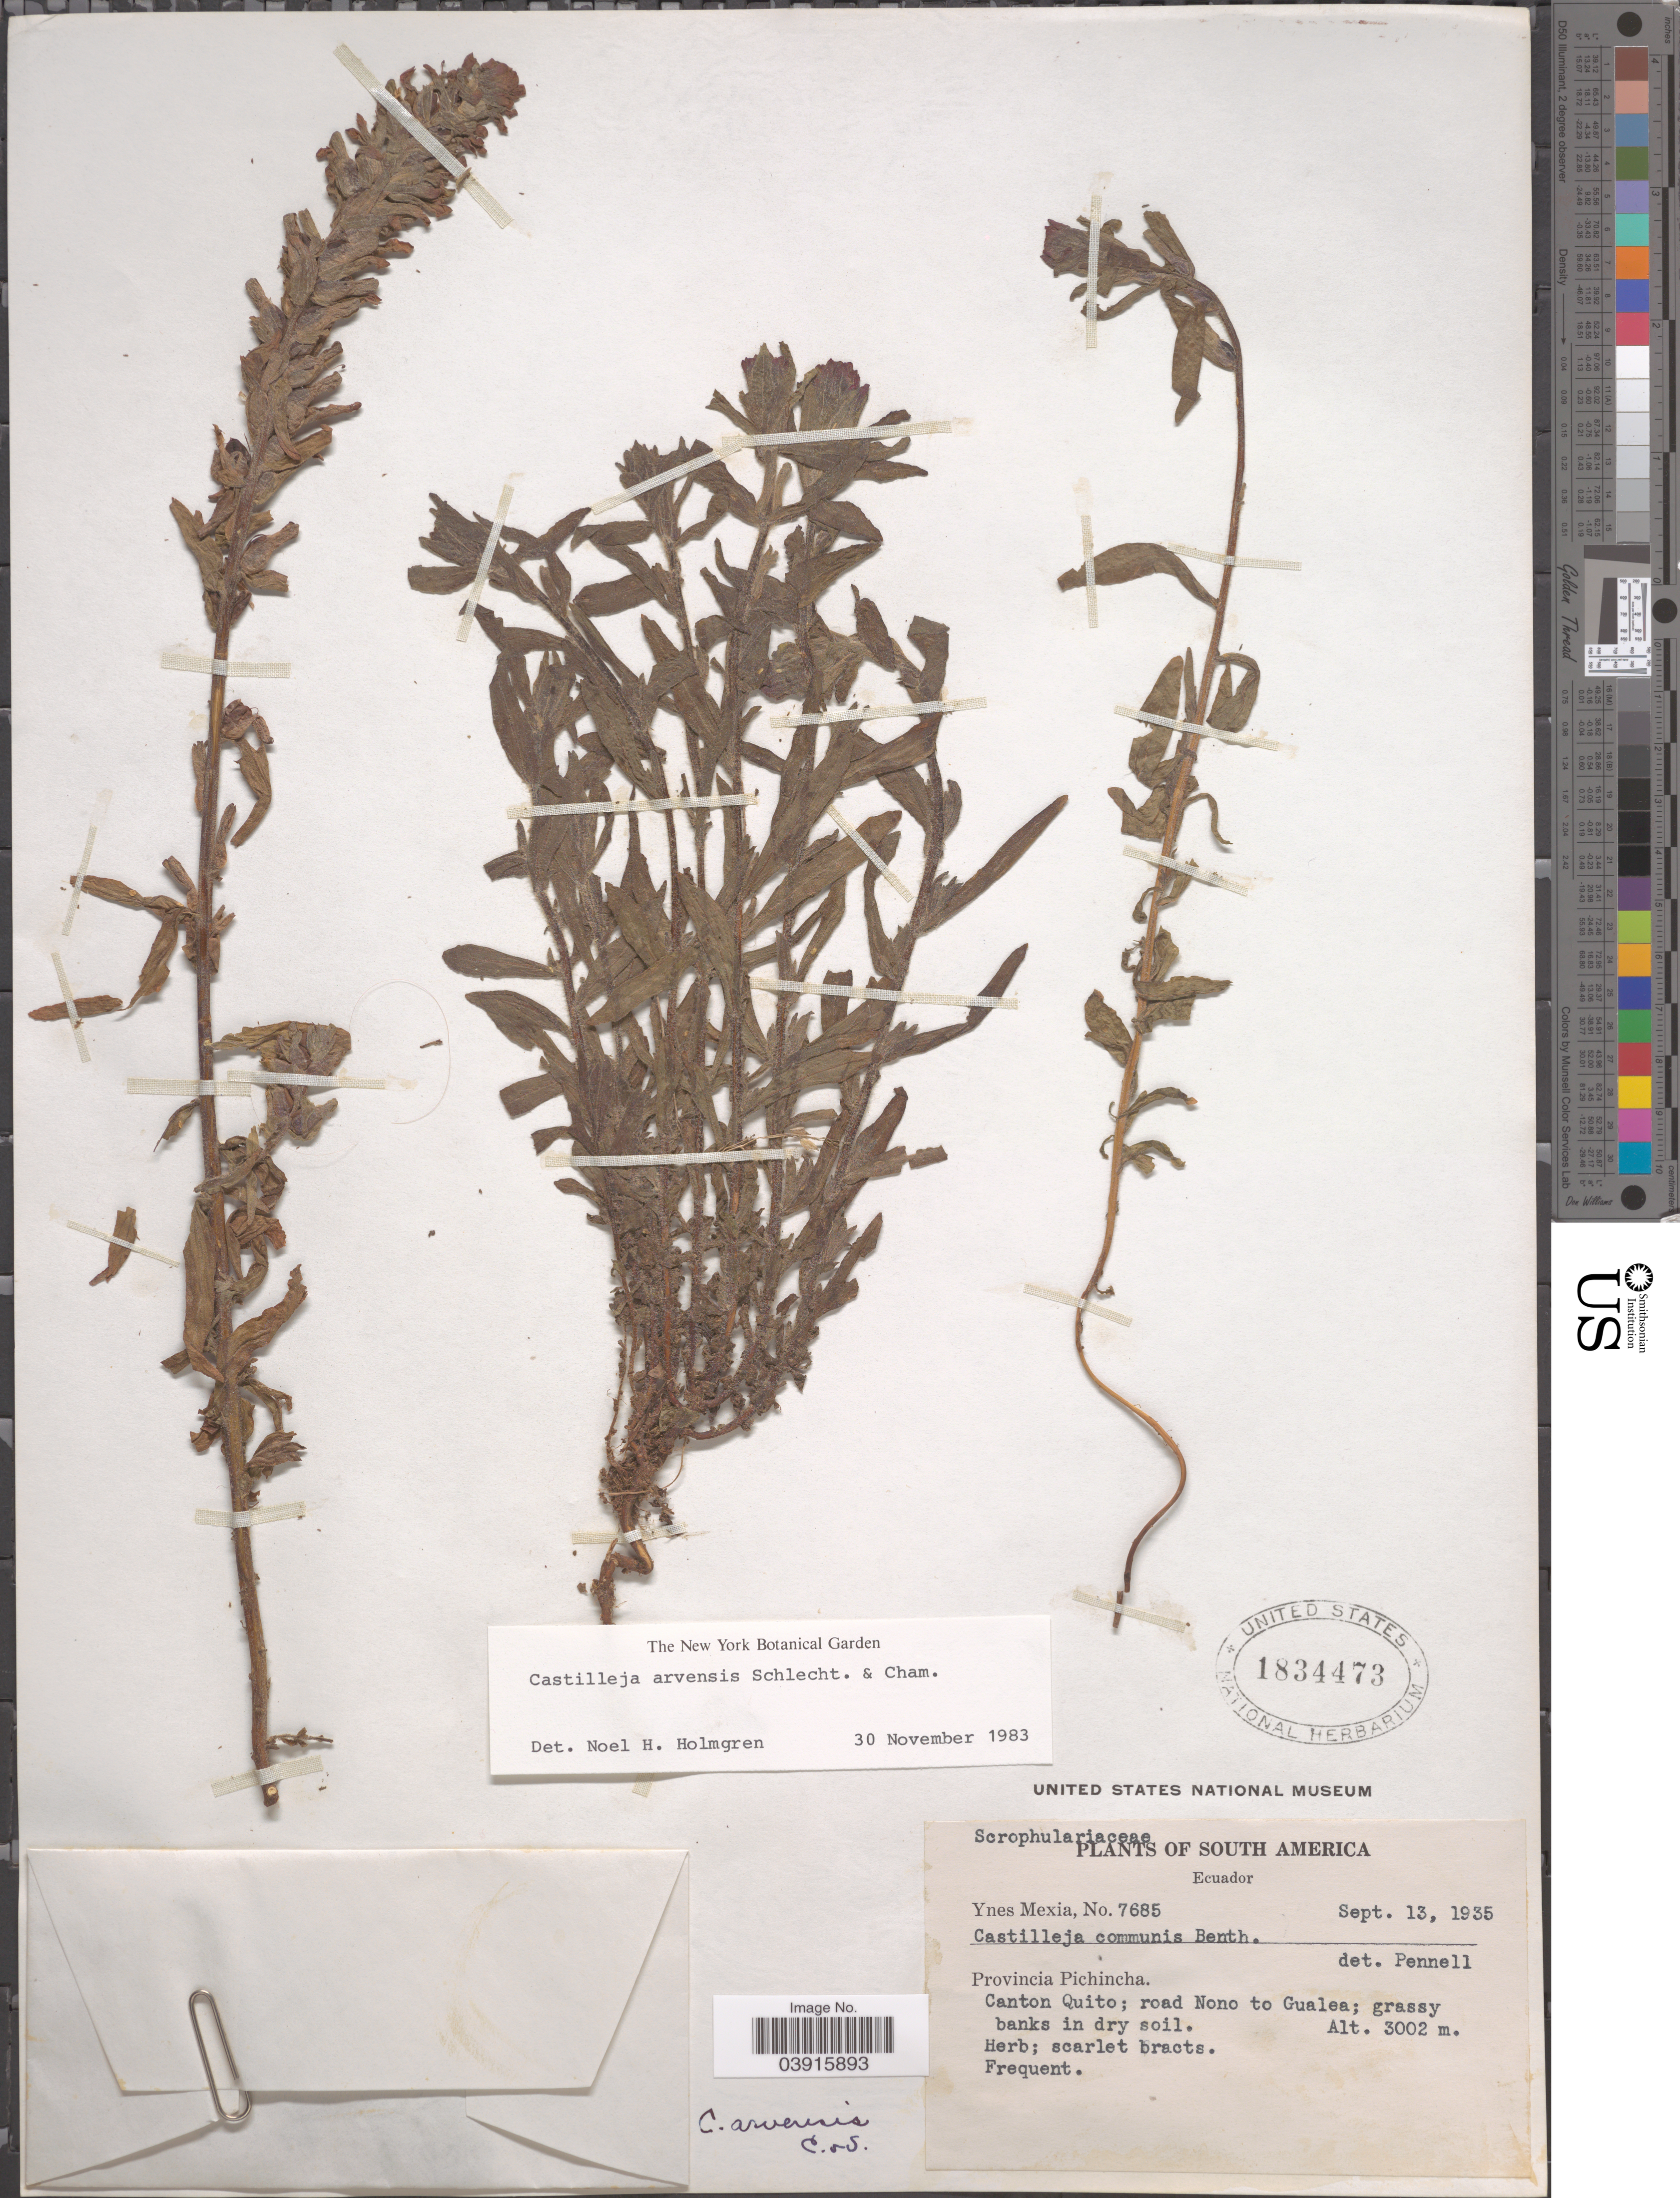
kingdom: Plantae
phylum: Tracheophyta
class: Magnoliopsida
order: Lamiales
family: Orobanchaceae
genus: Castilleja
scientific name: Castilleja arvensis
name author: Schltdl. & Cham.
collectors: Y. Mexia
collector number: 7685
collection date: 1935-09-13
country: Ecuador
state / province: Pichincha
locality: Canton Quito; road Nono to Gualea.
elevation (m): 3002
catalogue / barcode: US 1834473